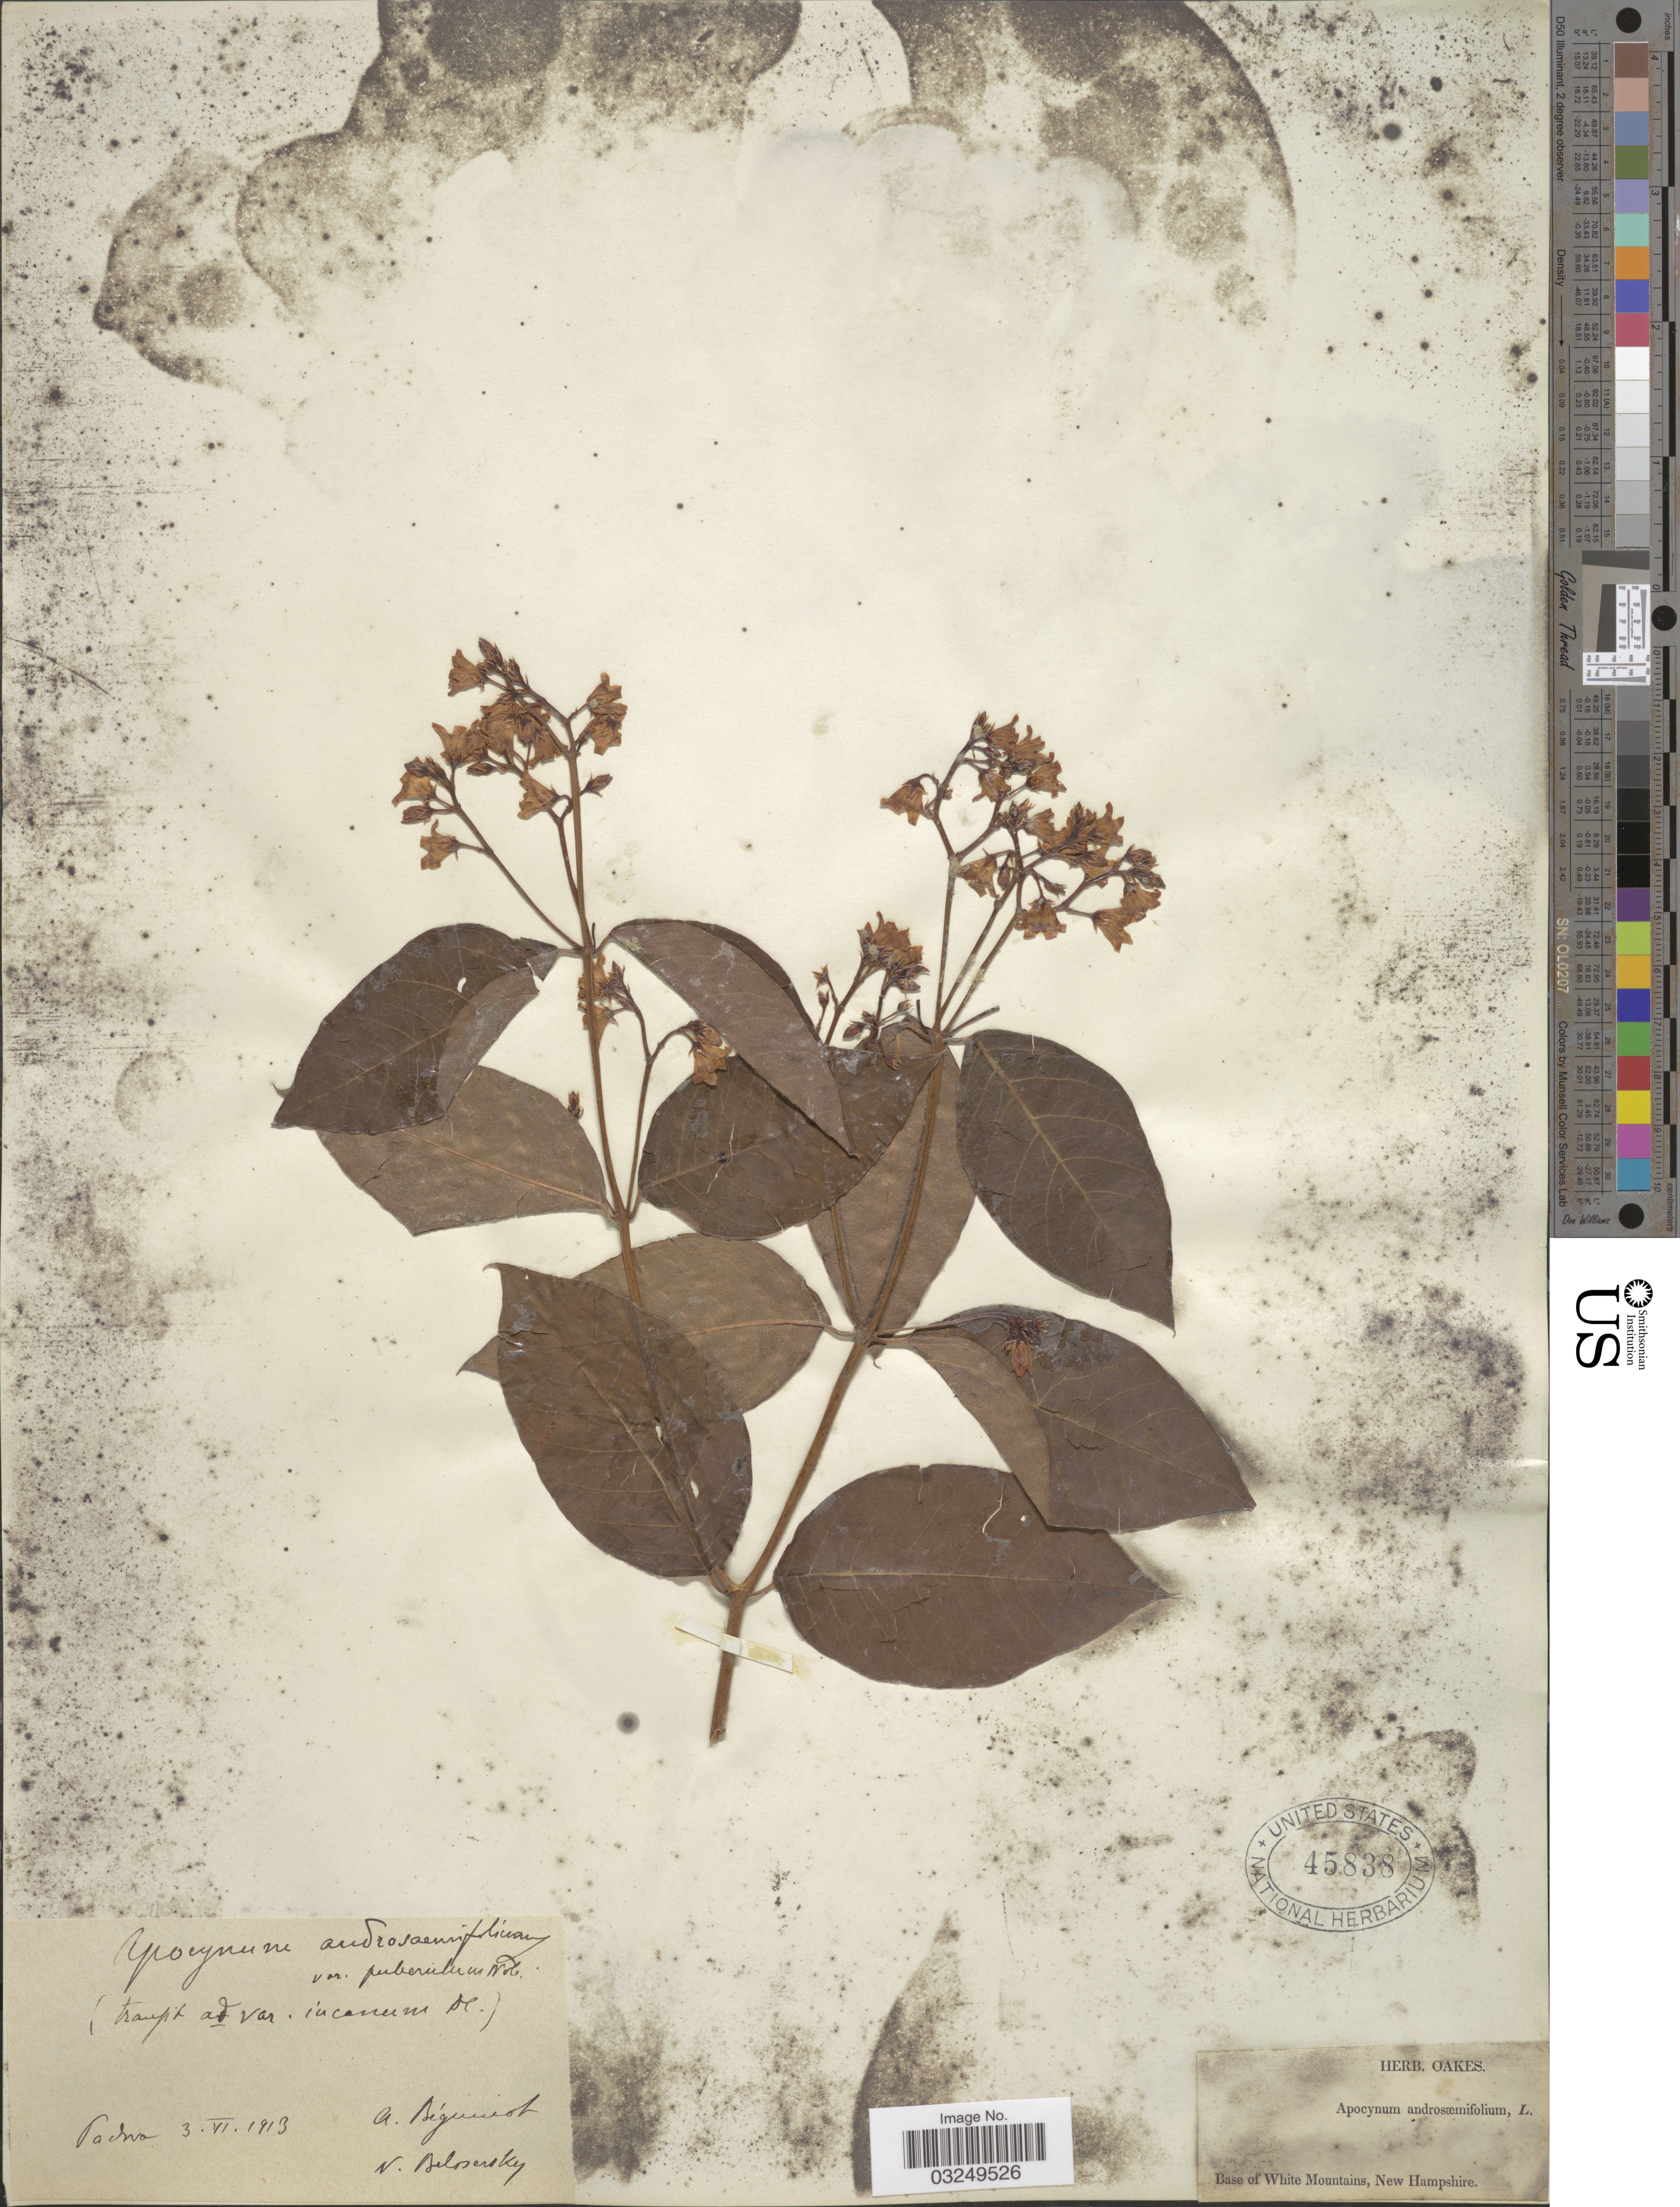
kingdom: Plantae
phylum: Tracheophyta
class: Magnoliopsida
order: Gentianales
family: Apocynaceae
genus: Apocynum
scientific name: Apocynum androsaemifolium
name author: L.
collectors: ex herb. Oakes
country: United States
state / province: New Hampshire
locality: Base of White Mountains.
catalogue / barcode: US 45838